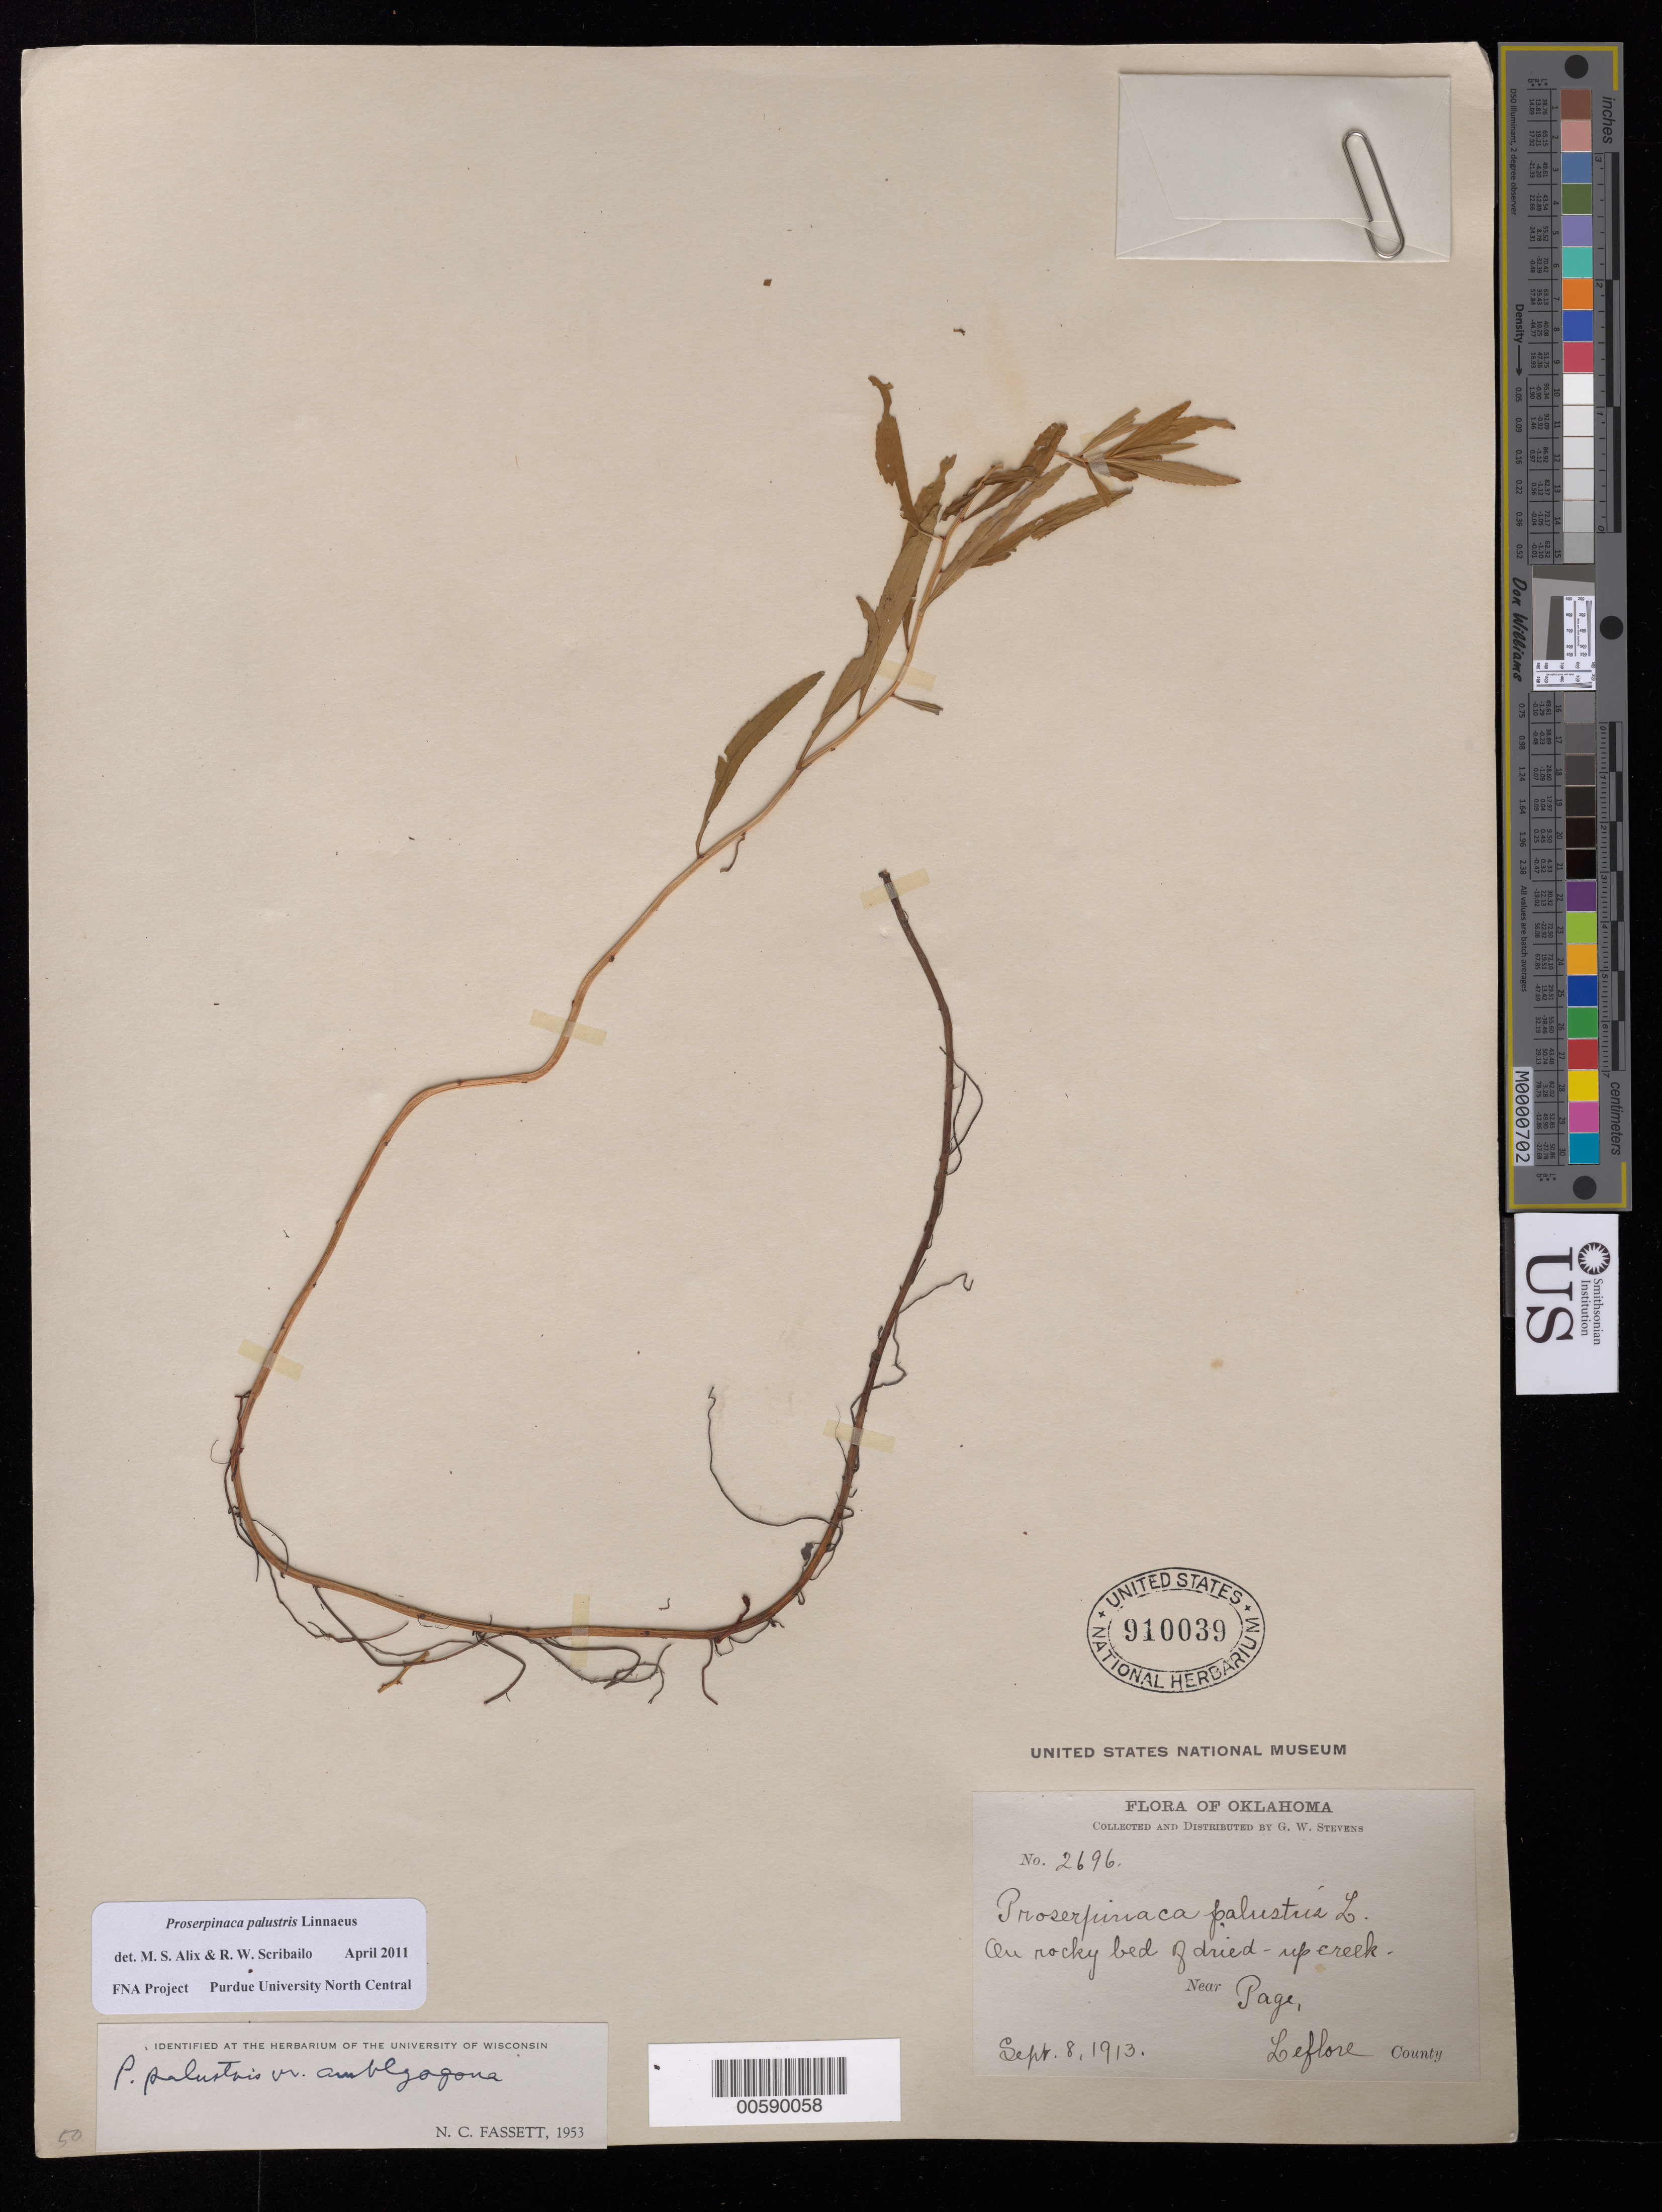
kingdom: Plantae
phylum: Tracheophyta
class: Magnoliopsida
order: Saxifragales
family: Haloragaceae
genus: Proserpinaca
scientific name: Proserpinaca palustris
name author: L.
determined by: Scribailo, R. W.; Alix, M. S.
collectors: G. W. Stevens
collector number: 2696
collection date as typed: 08 Sep 1913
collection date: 1913-09-08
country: United States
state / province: Oklahoma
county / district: Le Flore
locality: Page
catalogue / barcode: US 910039